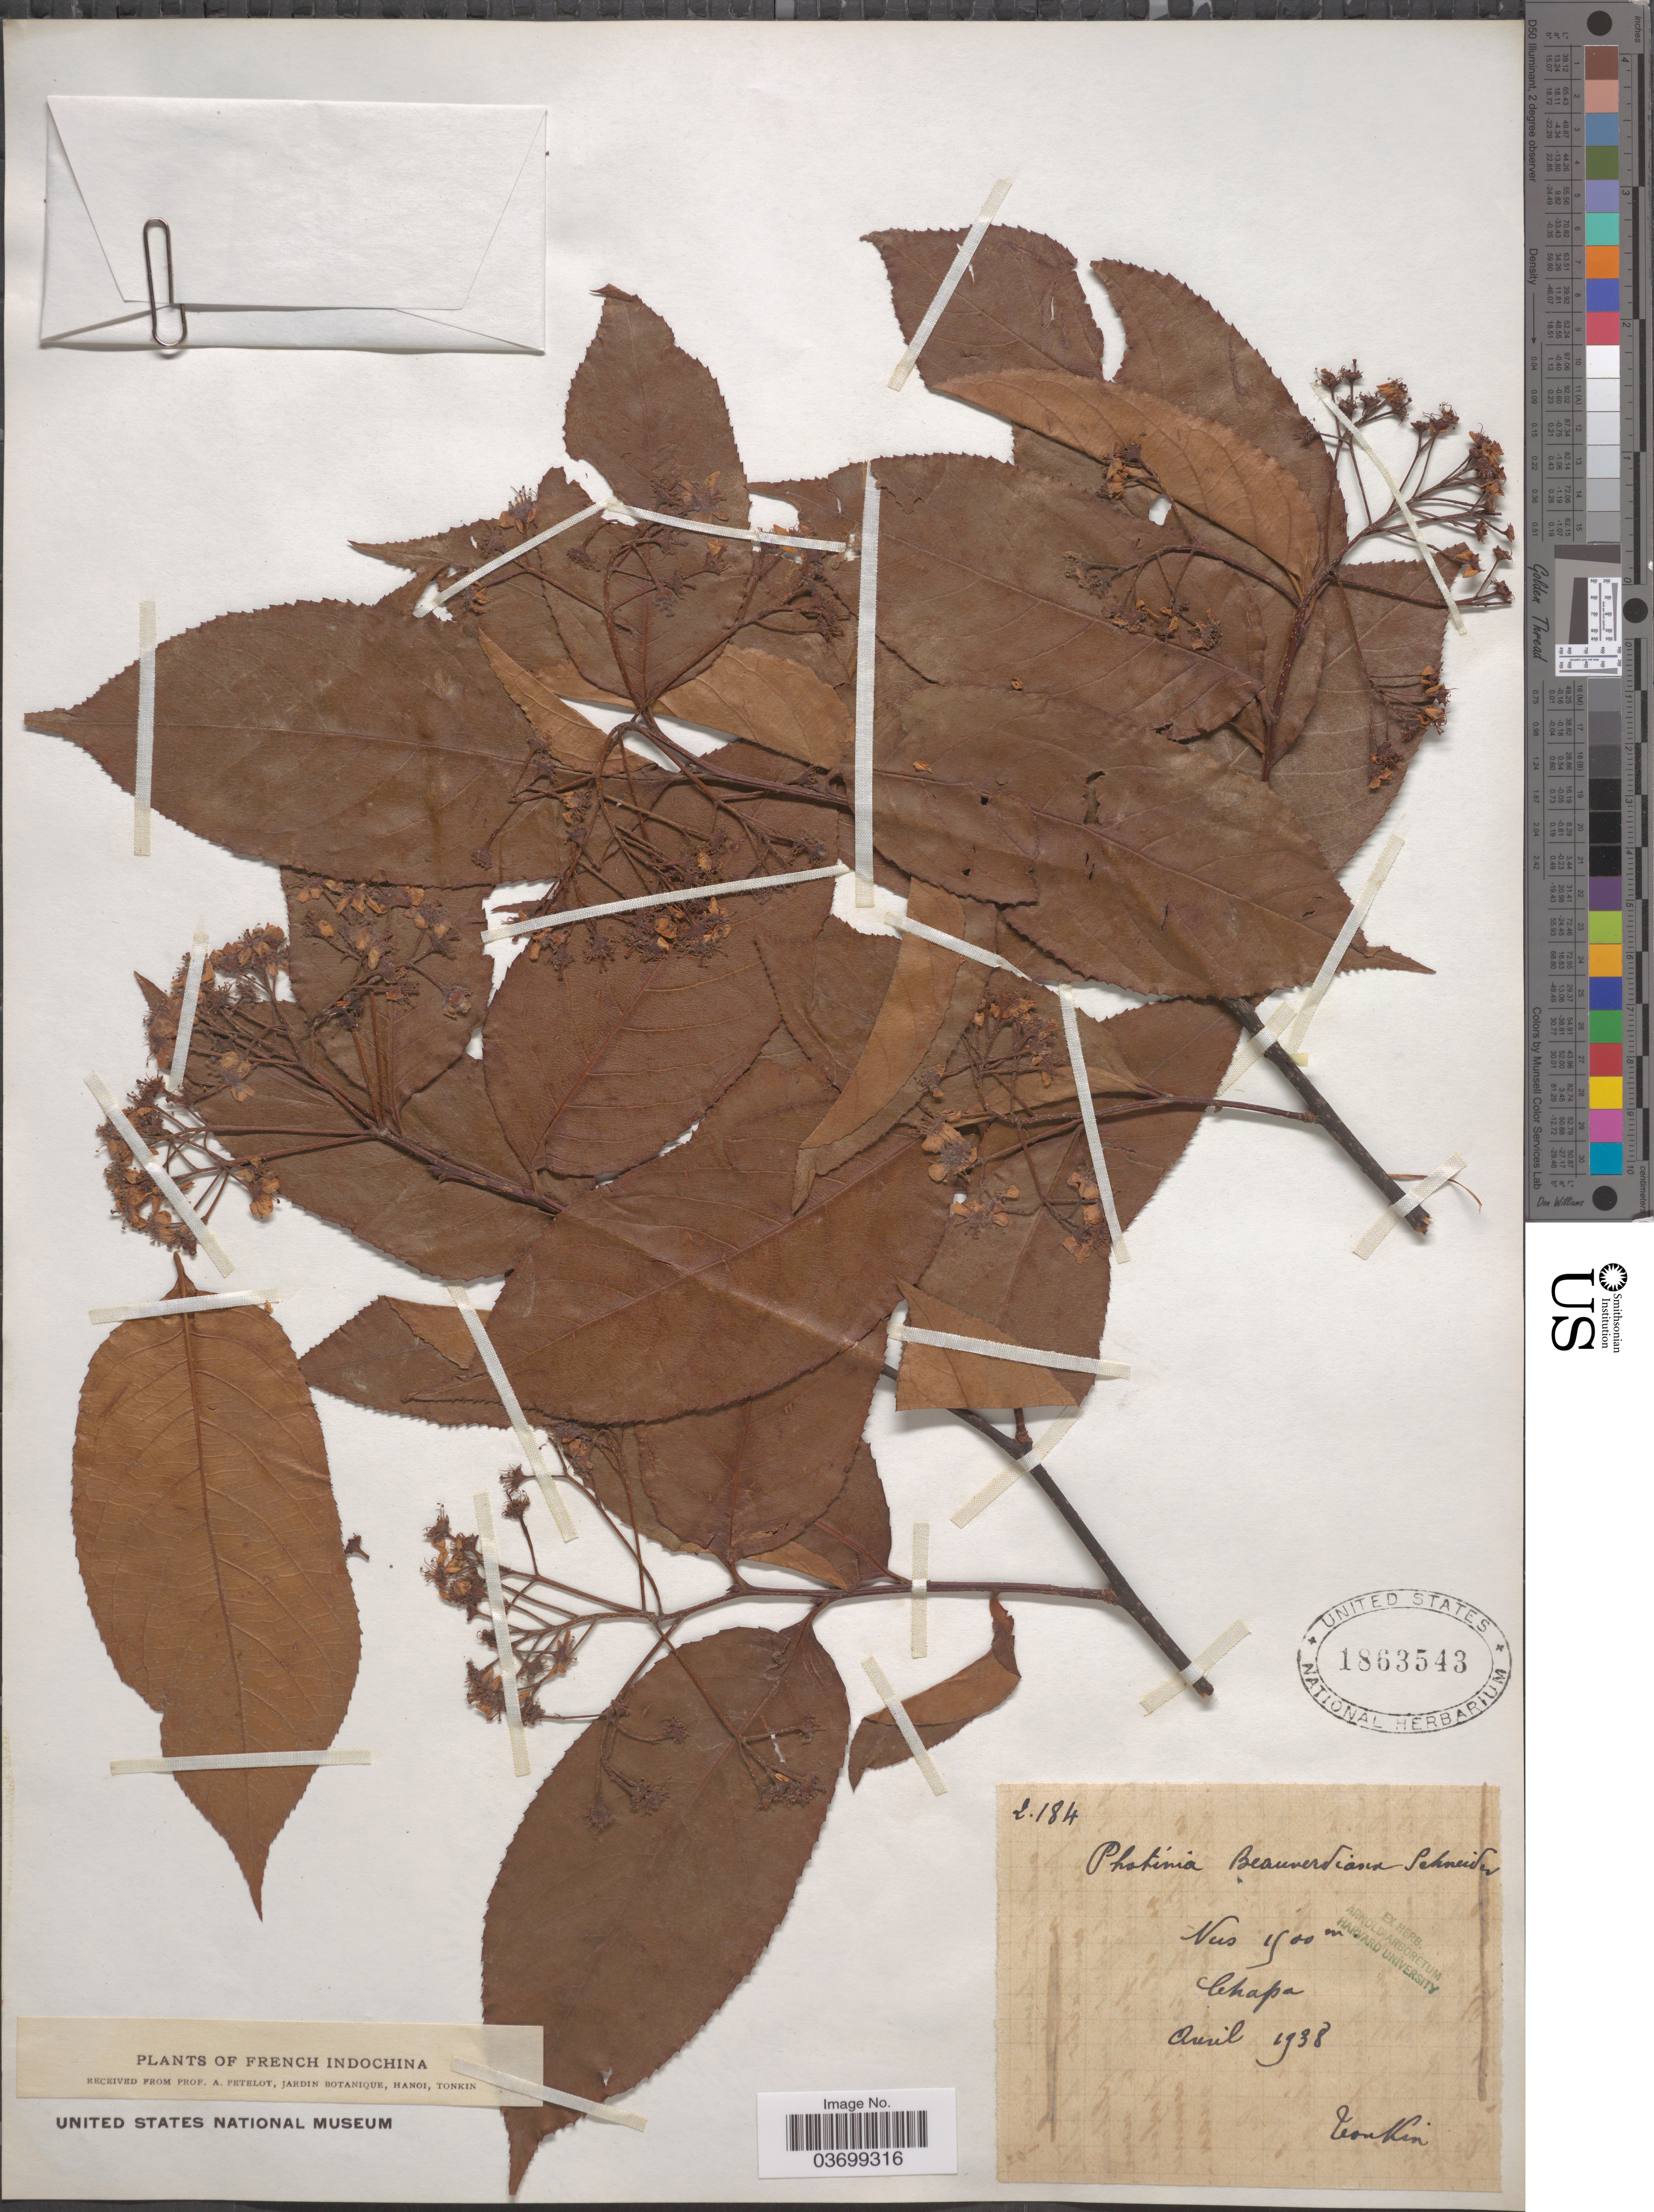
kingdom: Plantae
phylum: Tracheophyta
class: Magnoliopsida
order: Rosales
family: Rosaceae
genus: Photinia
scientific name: Photinia beauverdiana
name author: C.K. Schneid.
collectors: P. A. Pételot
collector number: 2184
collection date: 1938-04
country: Vietnam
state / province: Lao Cai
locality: French Indochina. Chapa.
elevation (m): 1900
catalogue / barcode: US 1863543